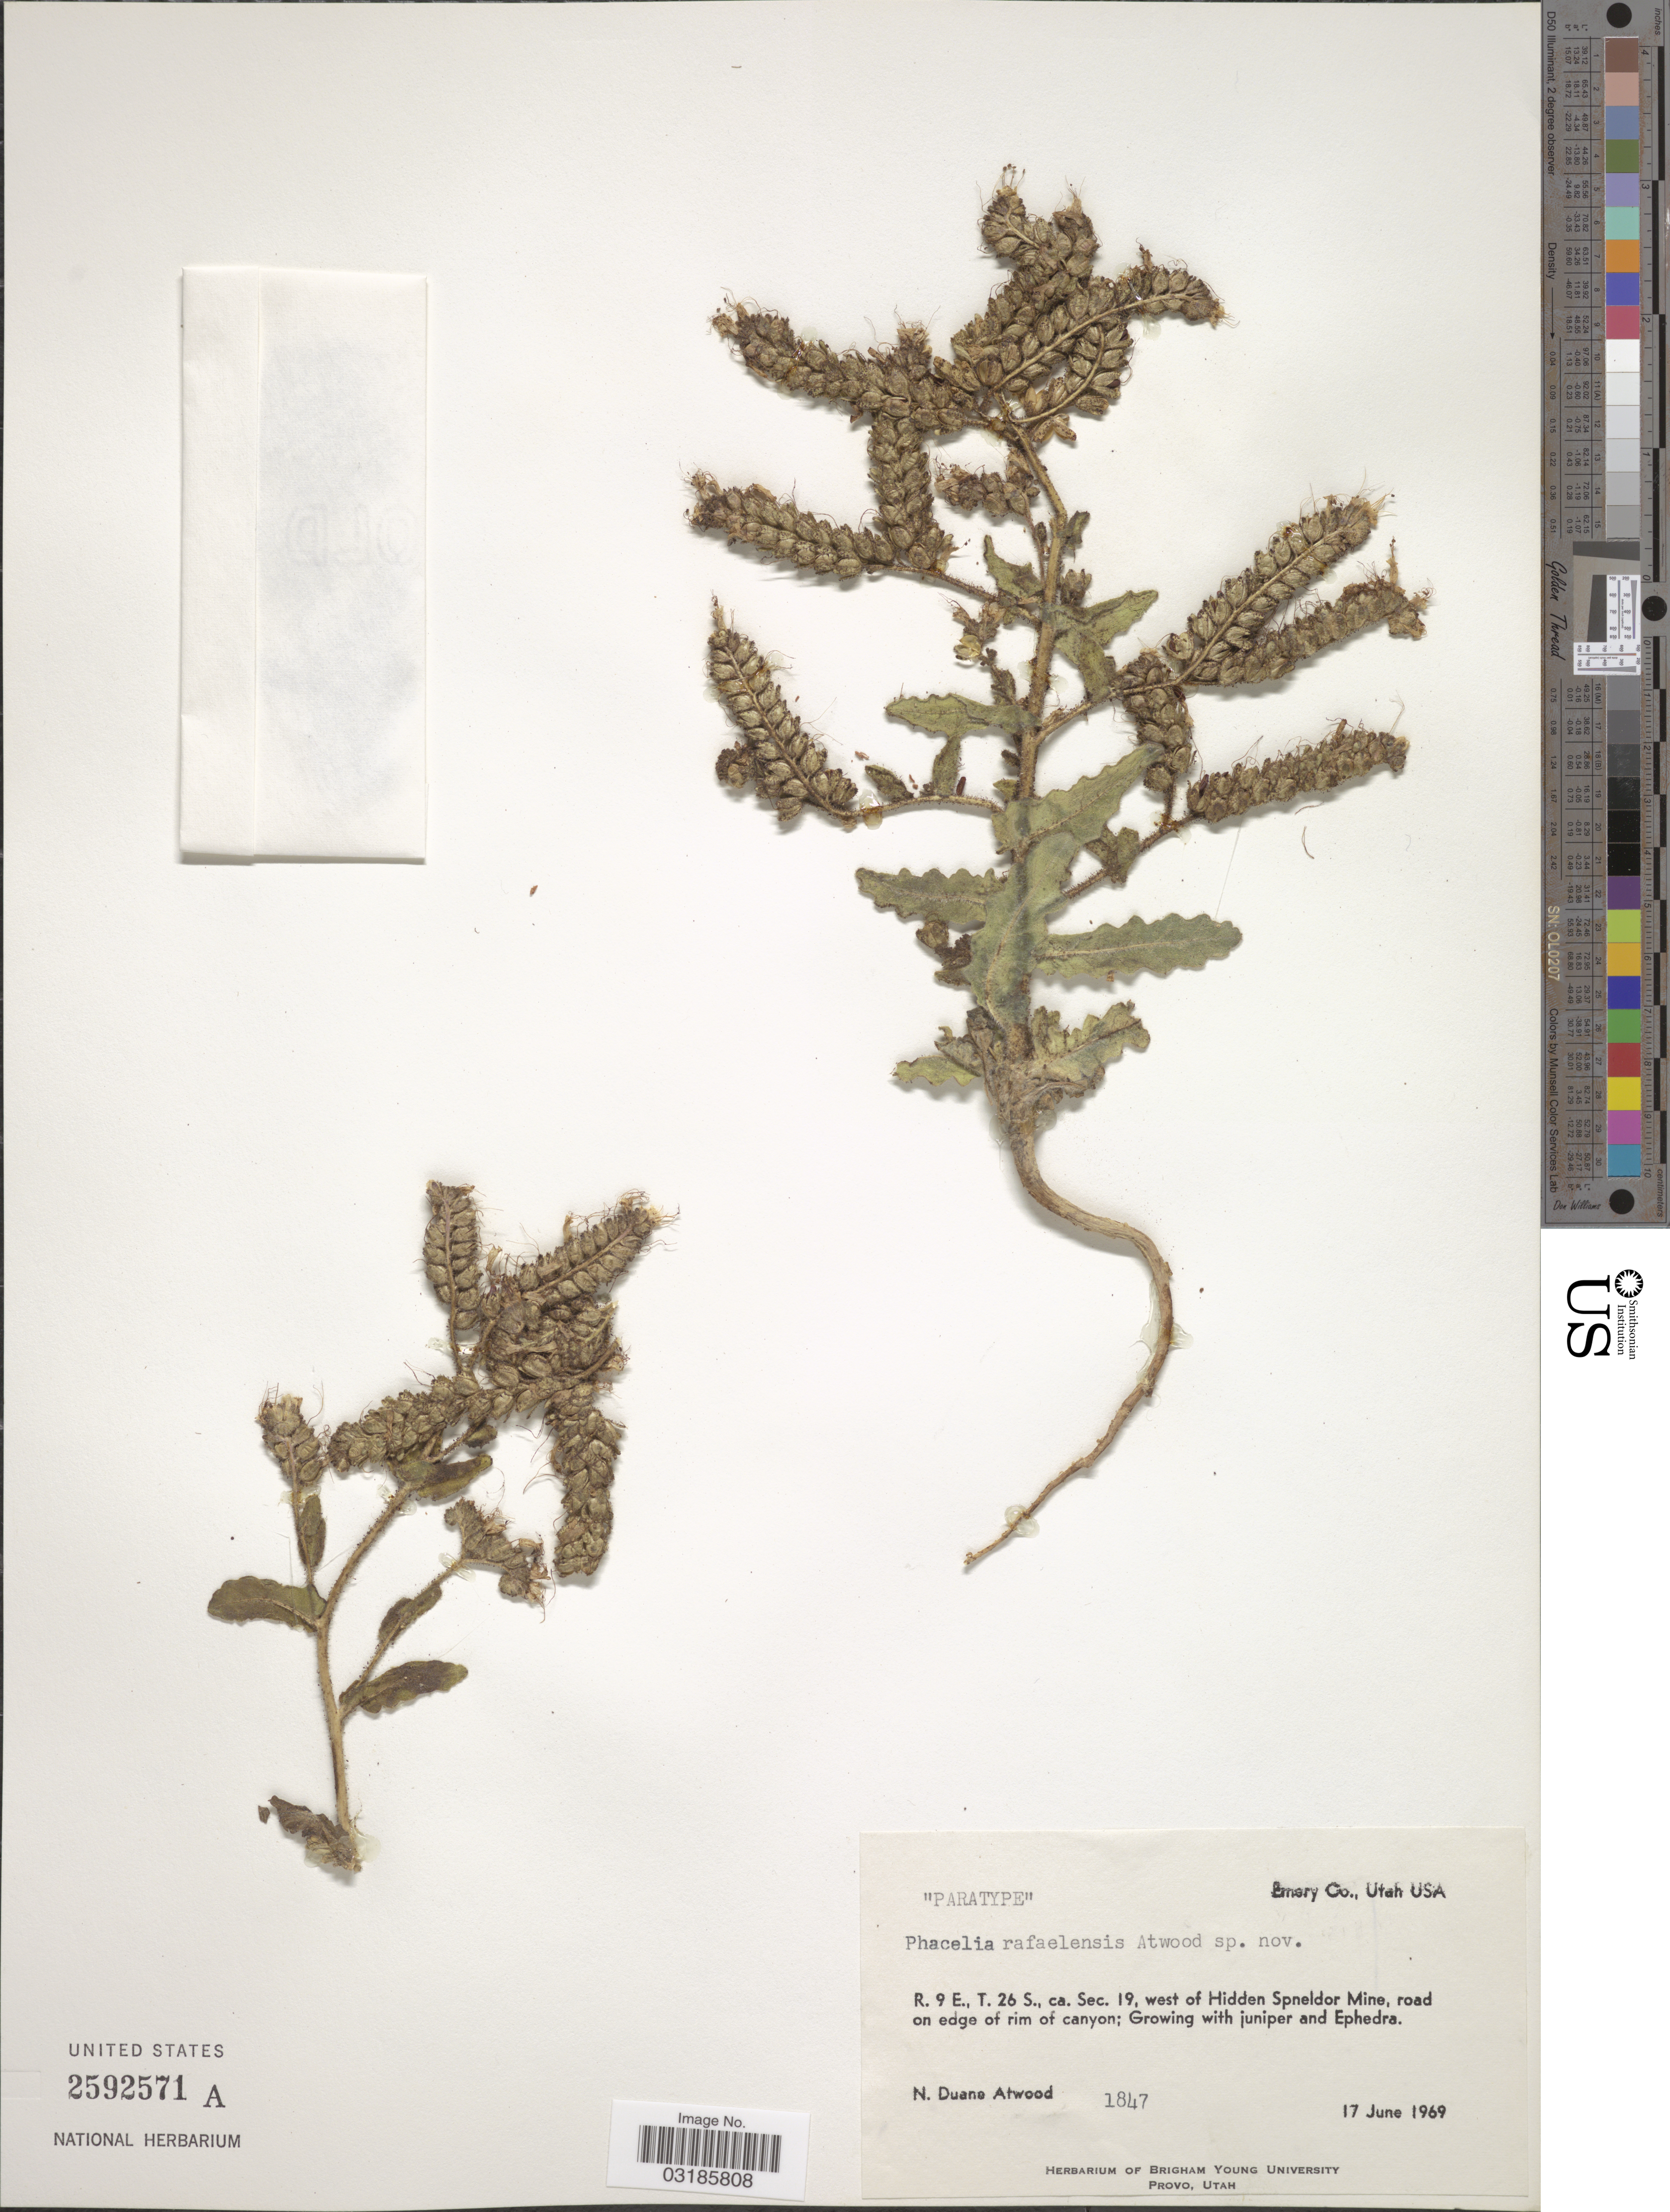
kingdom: Plantae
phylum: Tracheophyta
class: Magnoliopsida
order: Boraginales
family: Hydrophyllaceae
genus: Phacelia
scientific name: Phacelia rafaelensis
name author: Atwood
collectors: N. Atwood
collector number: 1847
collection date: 1969-06-17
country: United States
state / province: Utah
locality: Emery Co. R. 9 E., T. 26 S., ca. Sec. 19, west of Hidden Spneldor Mine, road on edge of rim of canyon.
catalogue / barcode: US 2592571A